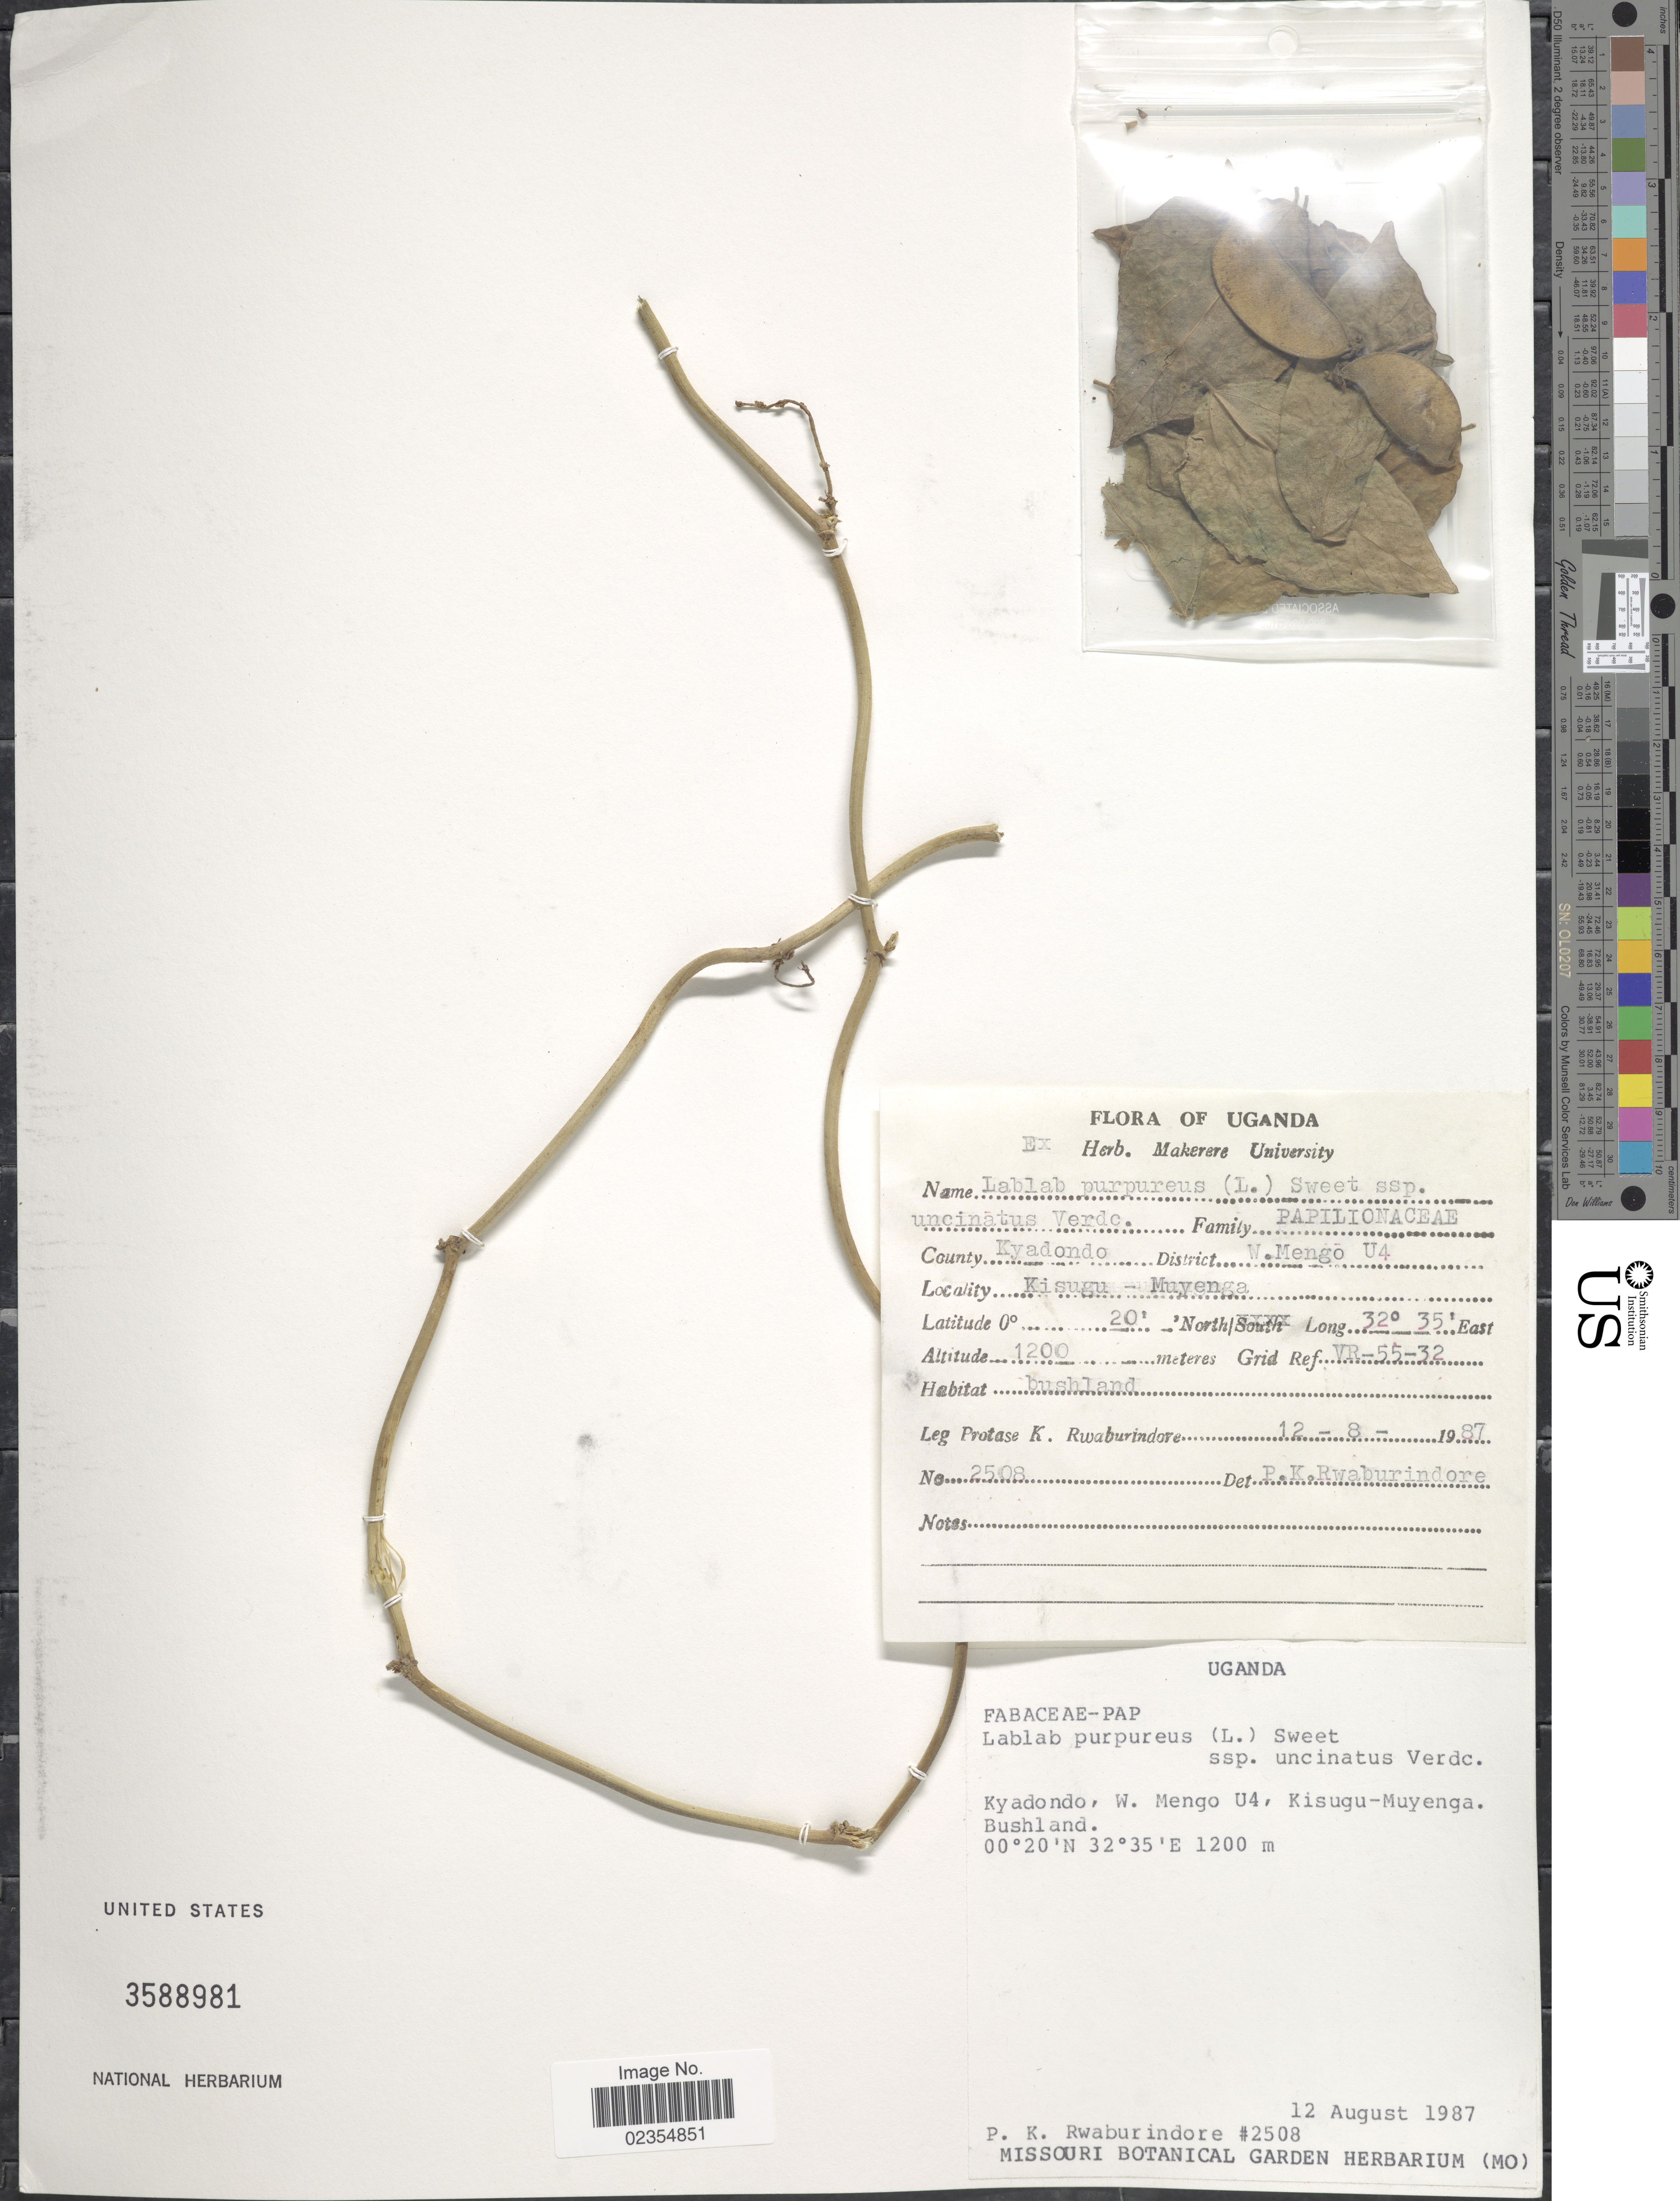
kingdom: Plantae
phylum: Tracheophyta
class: Magnoliopsida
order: Fabales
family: Fabaceae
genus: Lablab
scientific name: Lablab purpureus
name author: (L.) Sweet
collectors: P. Rwaburindore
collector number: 2508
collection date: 1987-08-12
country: Uganda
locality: County Kyadondo, District W. Mengo U4, Kisugu-Muyenda, Bushland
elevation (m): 1200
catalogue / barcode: US 3588981